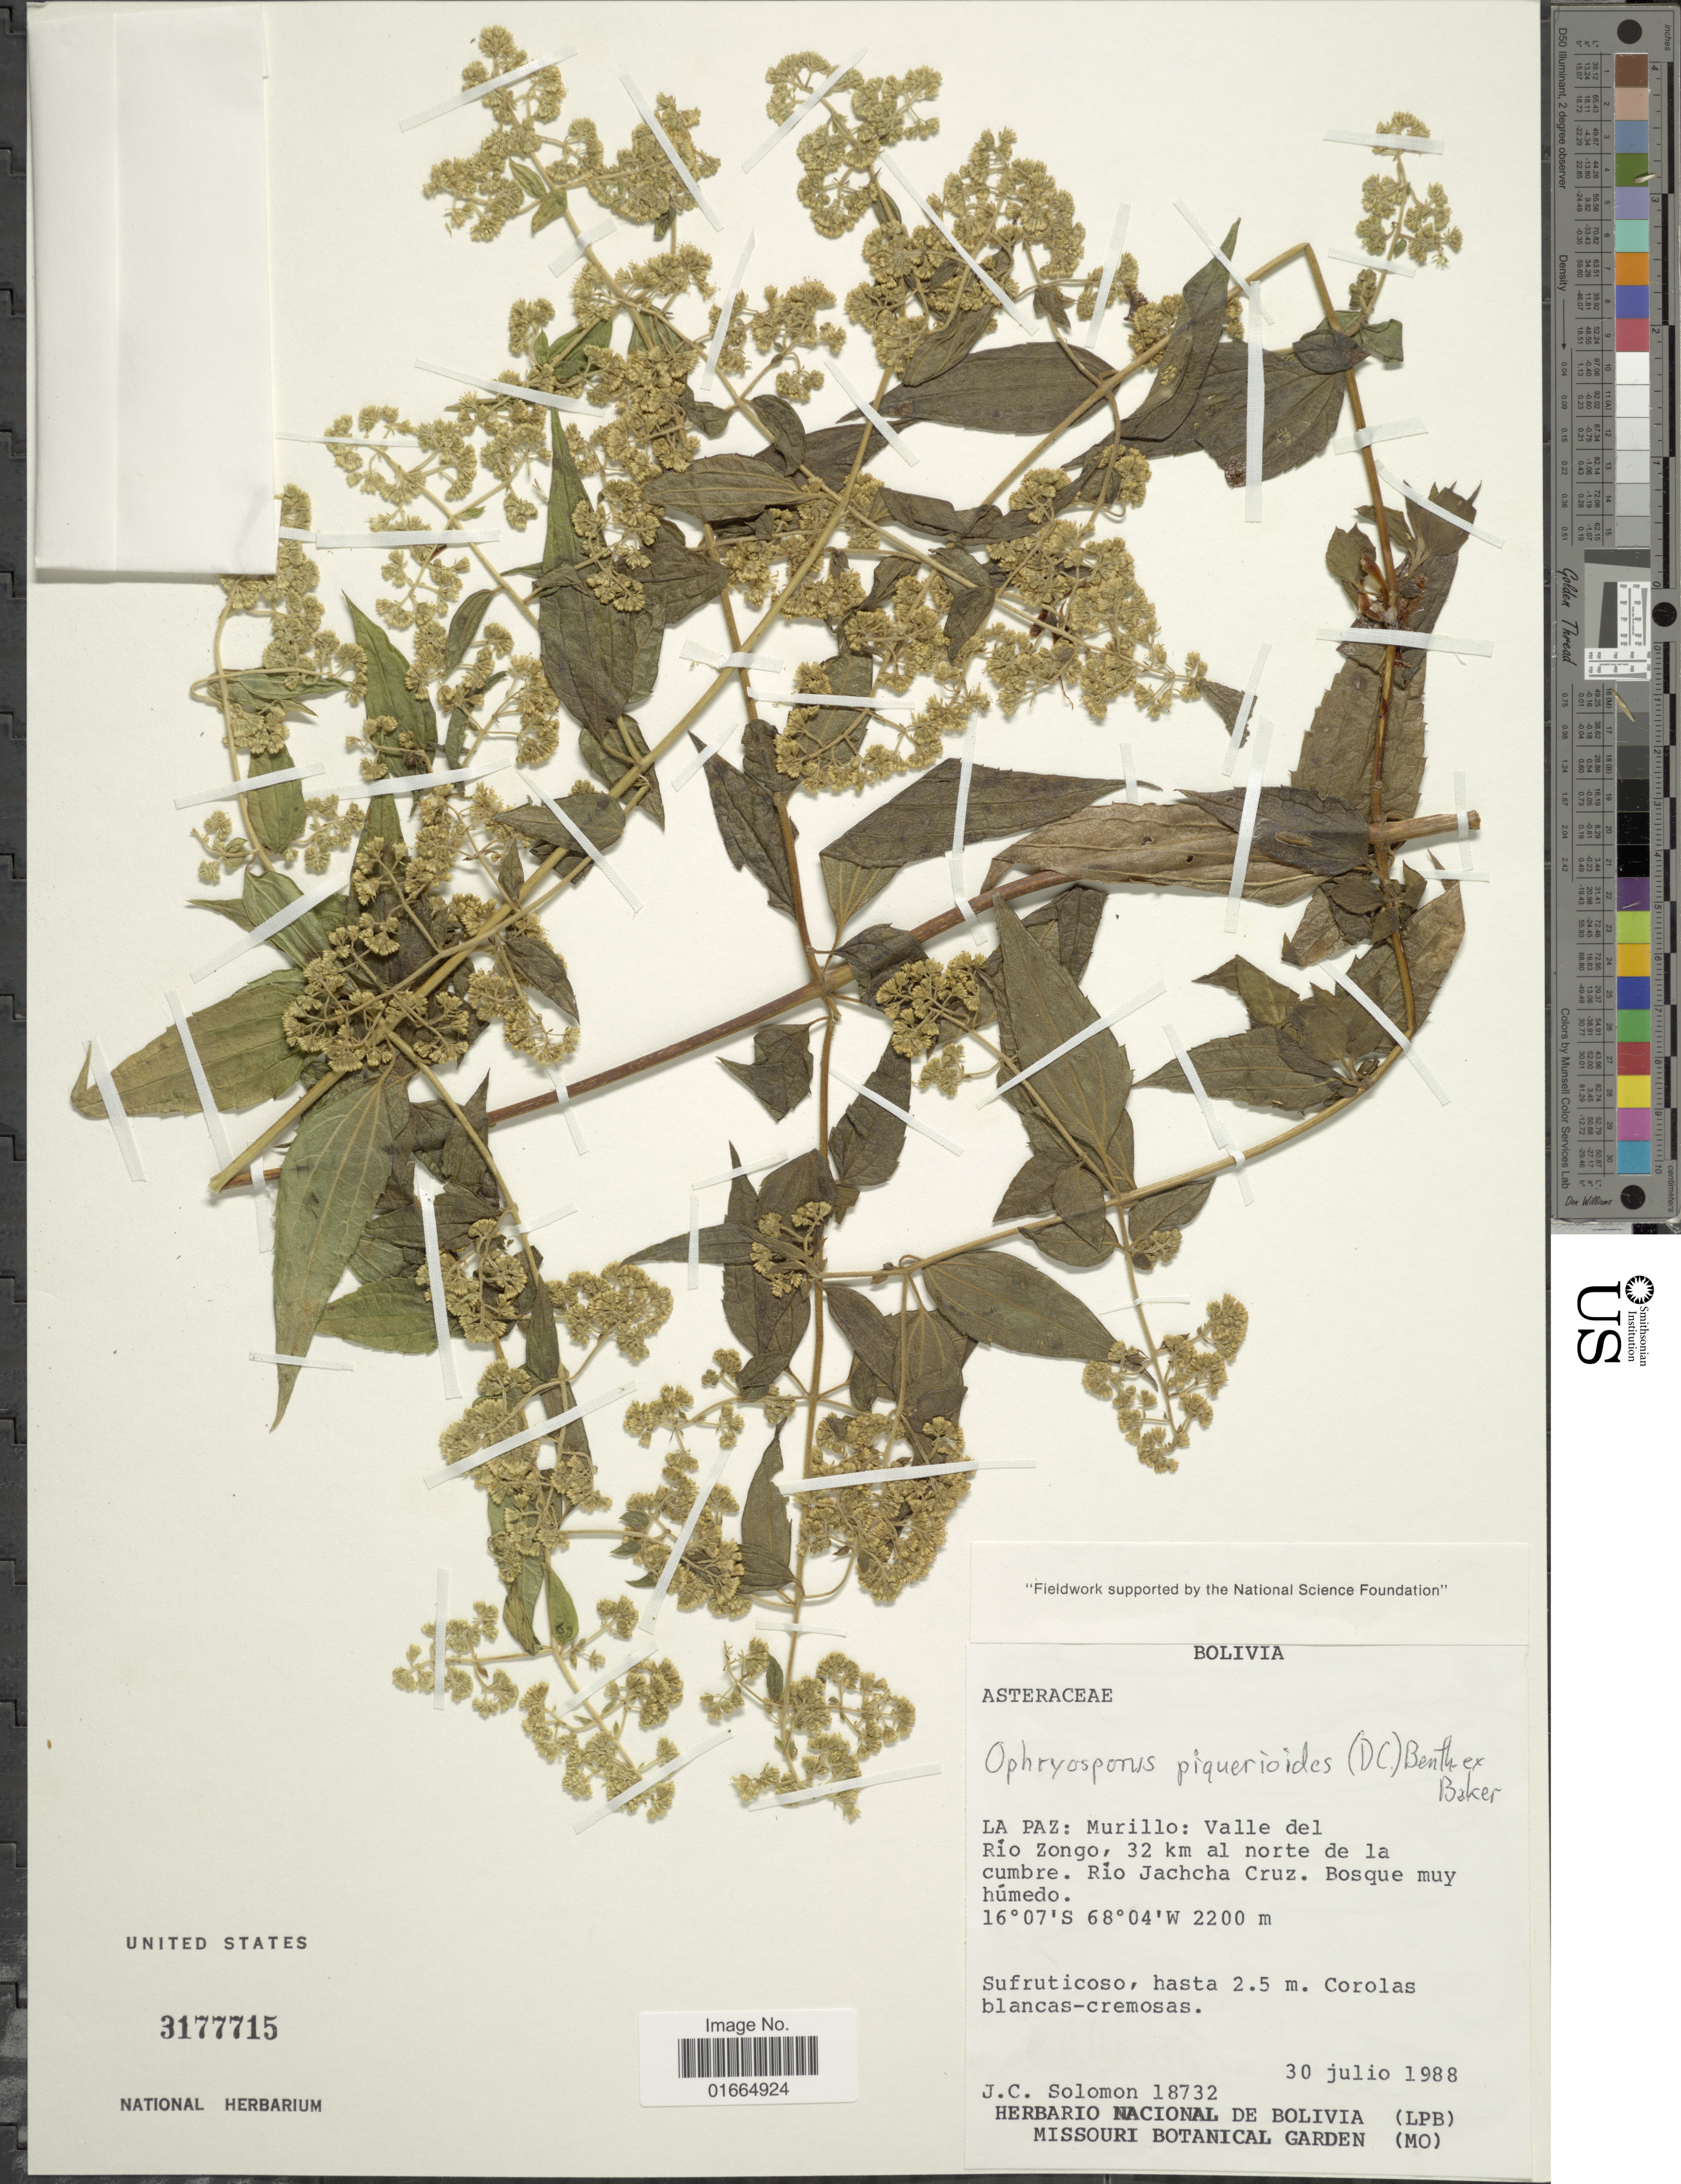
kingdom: Plantae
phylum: Tracheophyta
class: Magnoliopsida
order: Asterales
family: Asteraceae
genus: Ophryosporus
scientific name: Ophryosporus piquerioides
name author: (DC.) Benth. ex Baker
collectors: J. C. Solomon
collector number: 18732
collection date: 1988-07-30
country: Bolivia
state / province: La Paz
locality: La Paz: Murillo: Valle del Rio Zongo, 32 km al norte de la cumbre. Rio Jachcha Cruz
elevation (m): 2200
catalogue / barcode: US 3177715